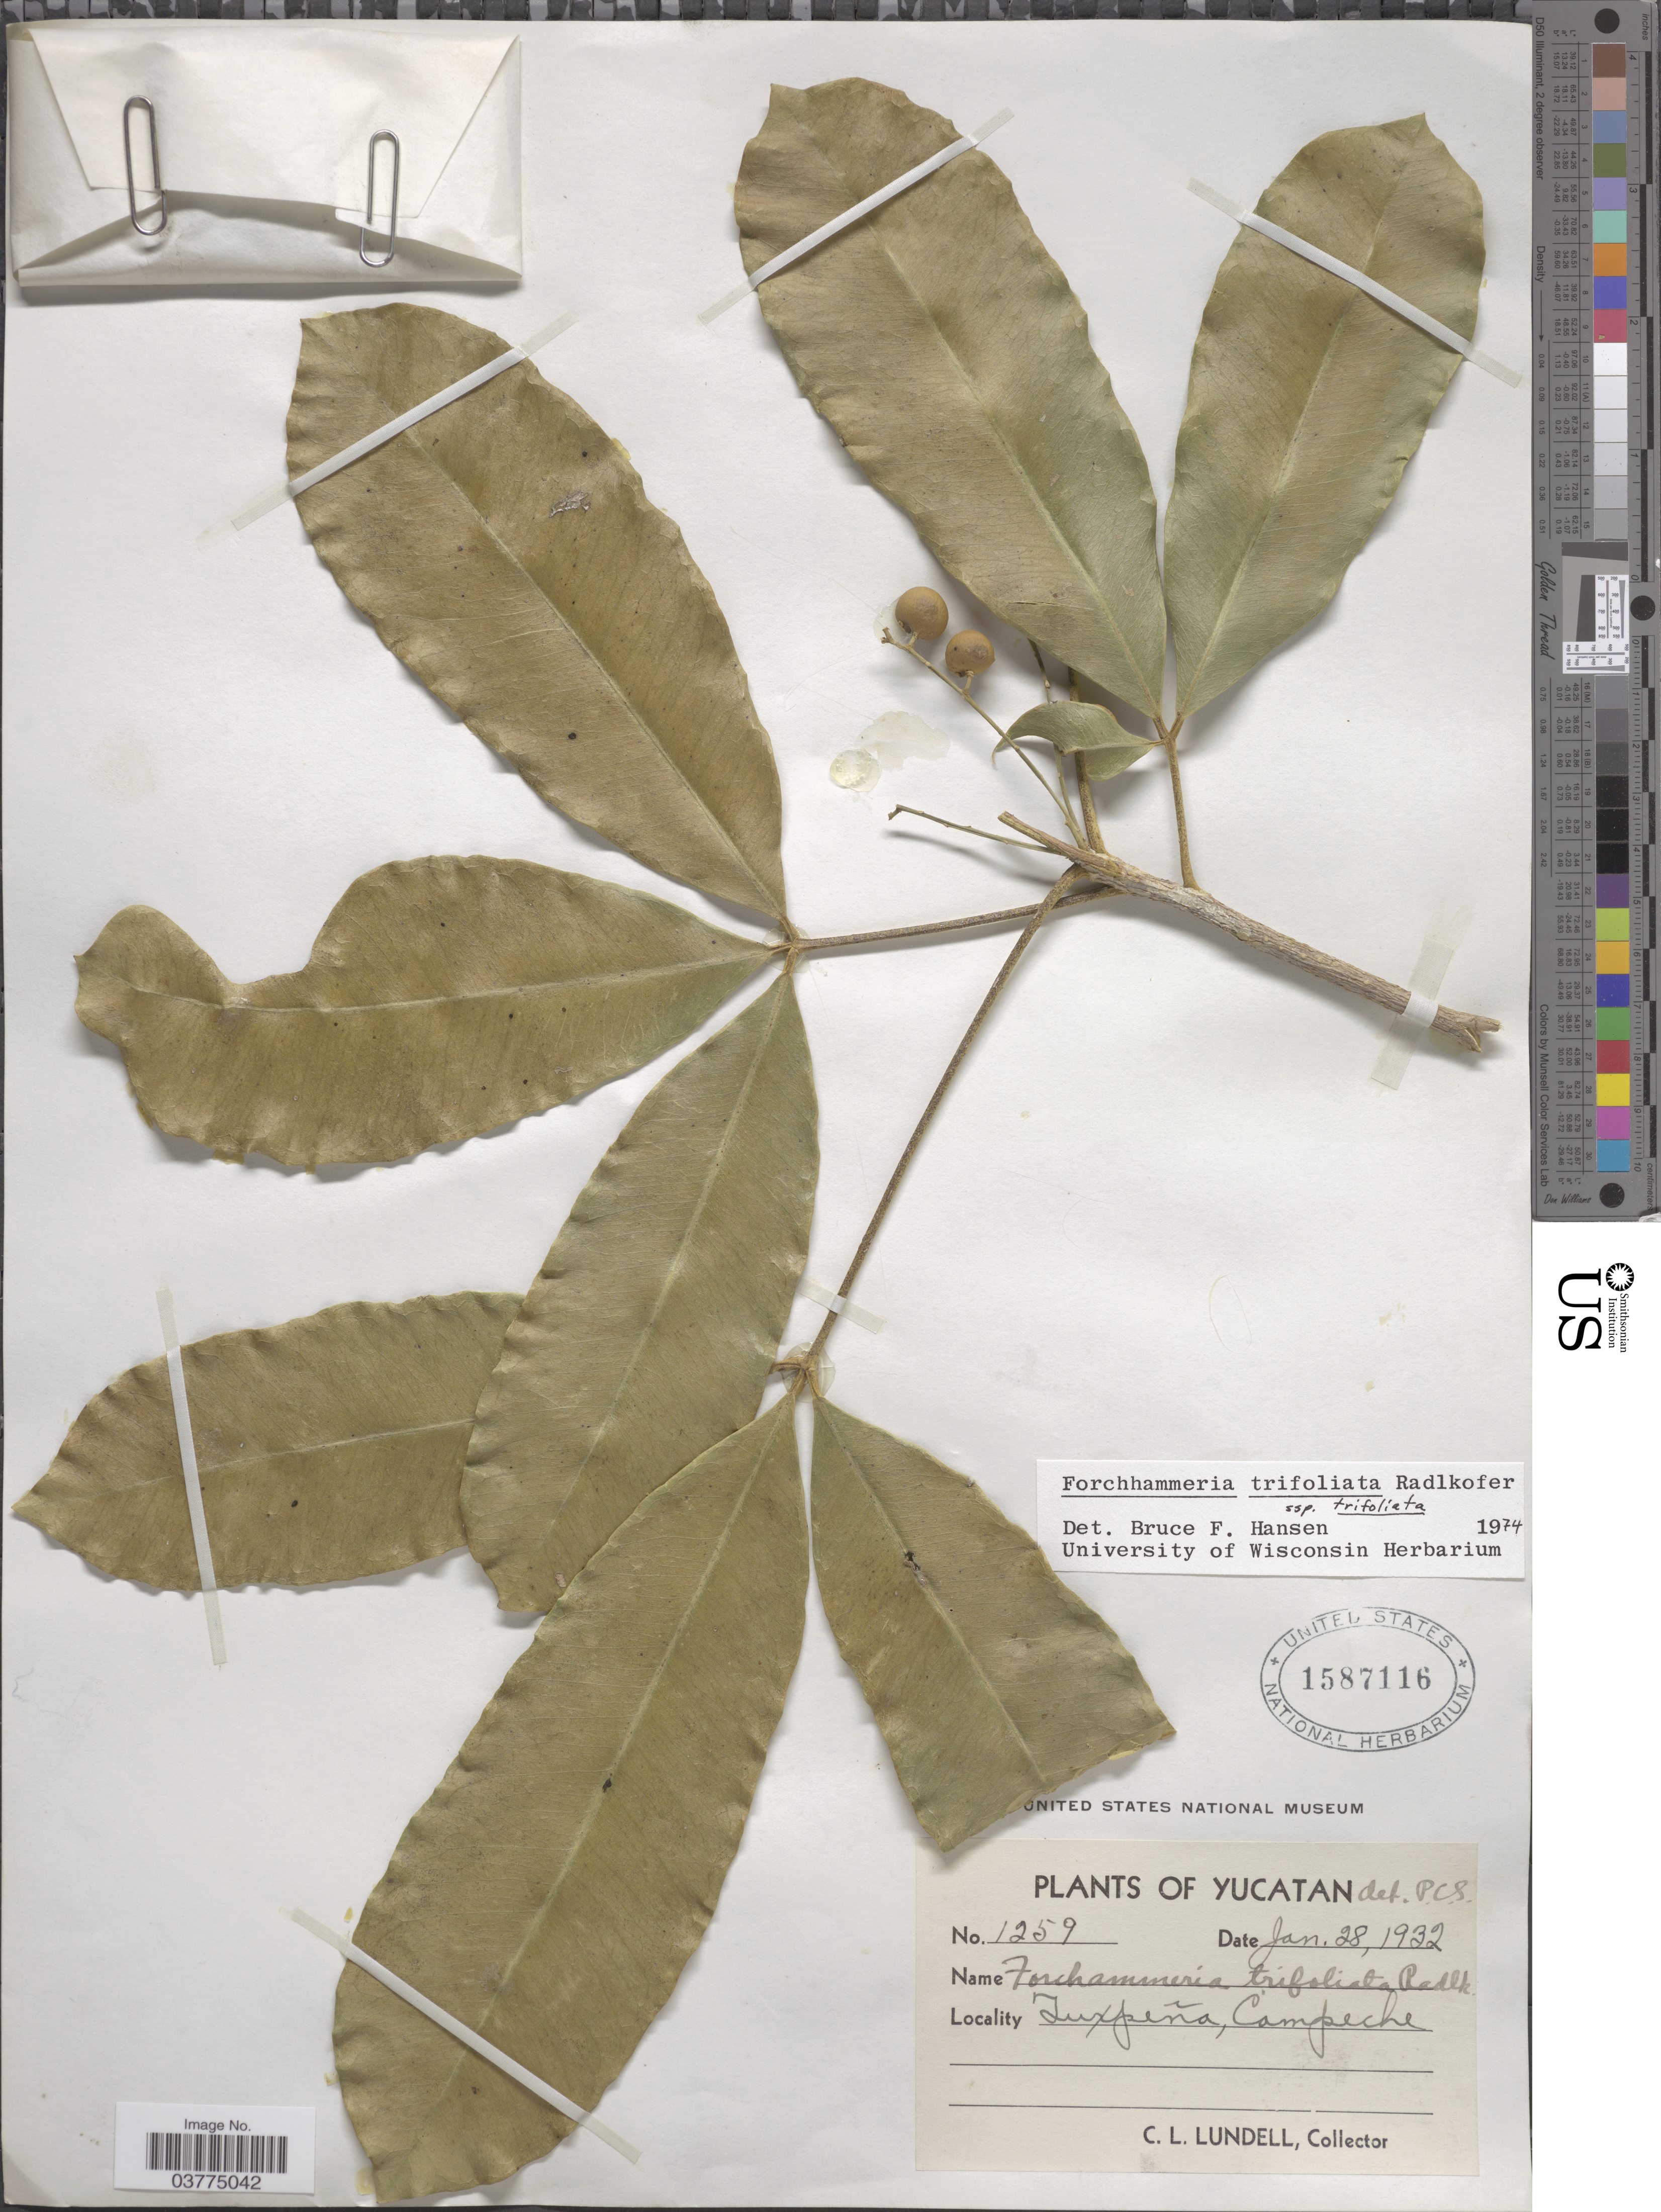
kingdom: Plantae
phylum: Tracheophyta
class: Magnoliopsida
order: Brassicales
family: Stixaceae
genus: Forchhammeria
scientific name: Forchhammeria trifoliata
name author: Radlk.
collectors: C. L. Lundell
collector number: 1259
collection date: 1932-01-28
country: Mexico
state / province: Yucatán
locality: Tuxpeña, Campeche.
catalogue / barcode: US 1587116